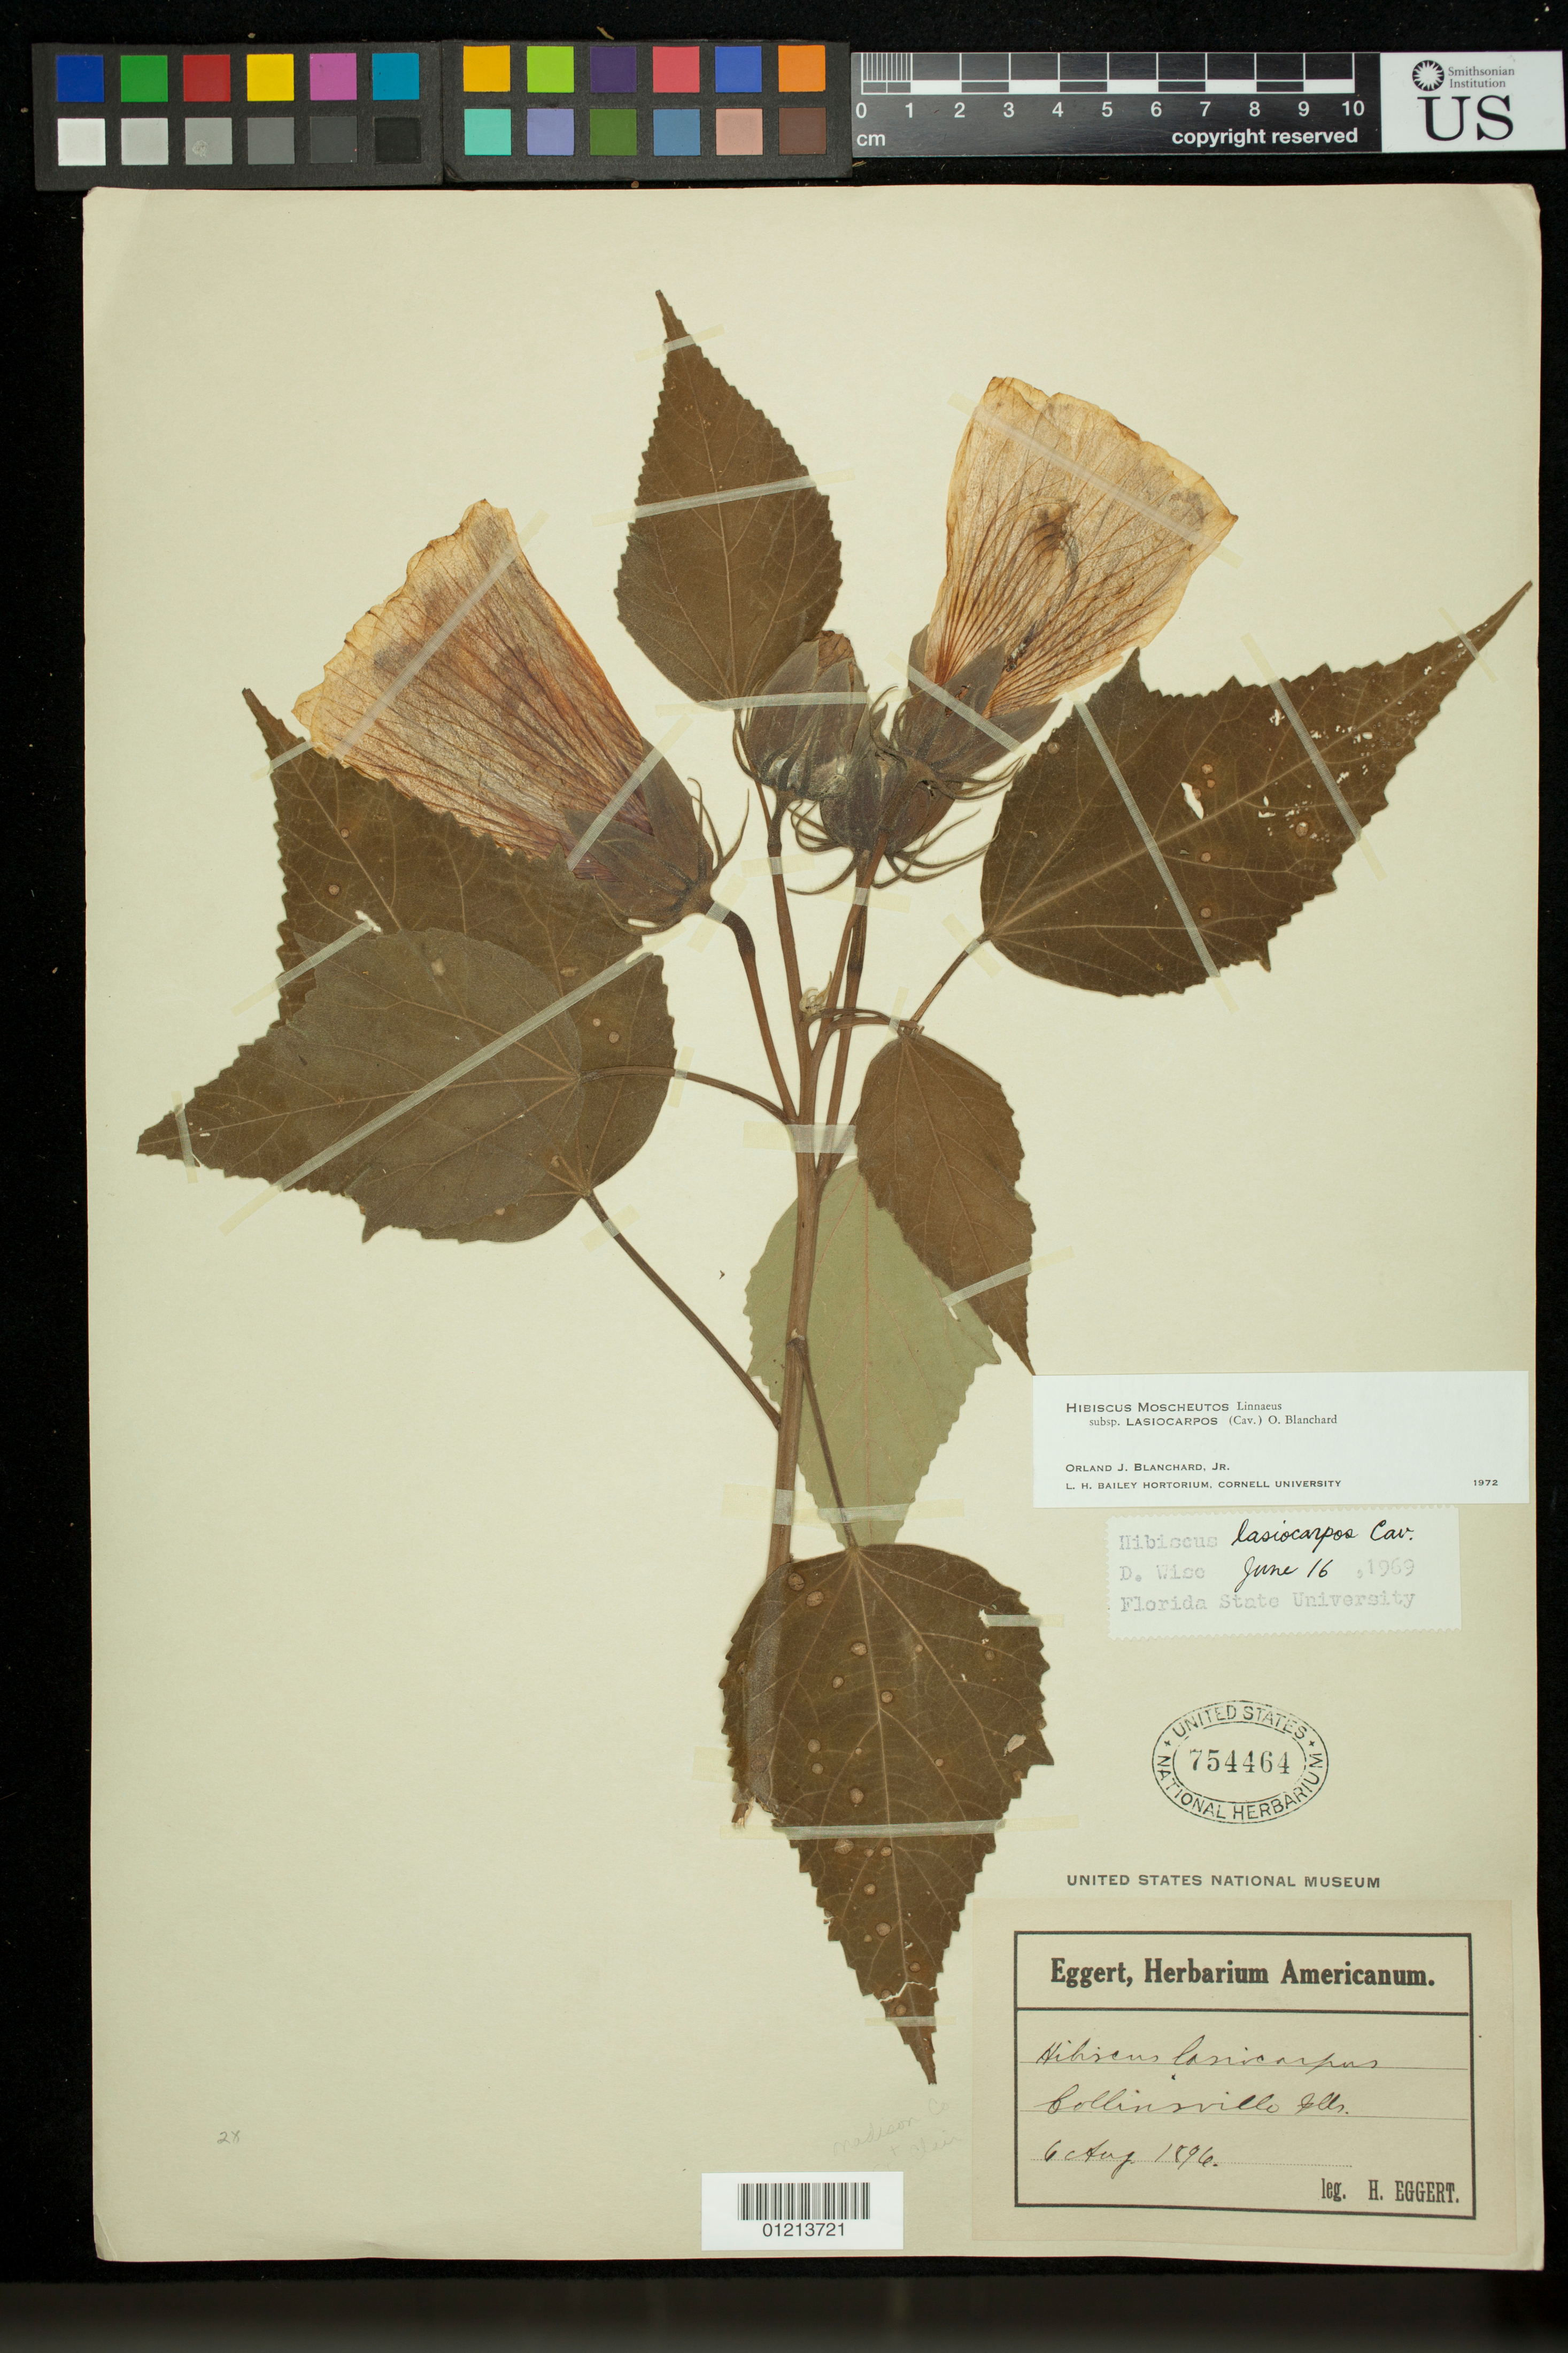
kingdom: Plantae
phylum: Tracheophyta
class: Magnoliopsida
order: Malvales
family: Malvaceae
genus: Hibiscus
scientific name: Hibiscus moscheutos subsp. lasiocarpos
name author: (Cav.) O.J. Blanch.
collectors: H. Eggert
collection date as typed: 06 Aug 1896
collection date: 1896-08-06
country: United States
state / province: Illinois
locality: Collinsville, Ills.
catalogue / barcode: US 754464